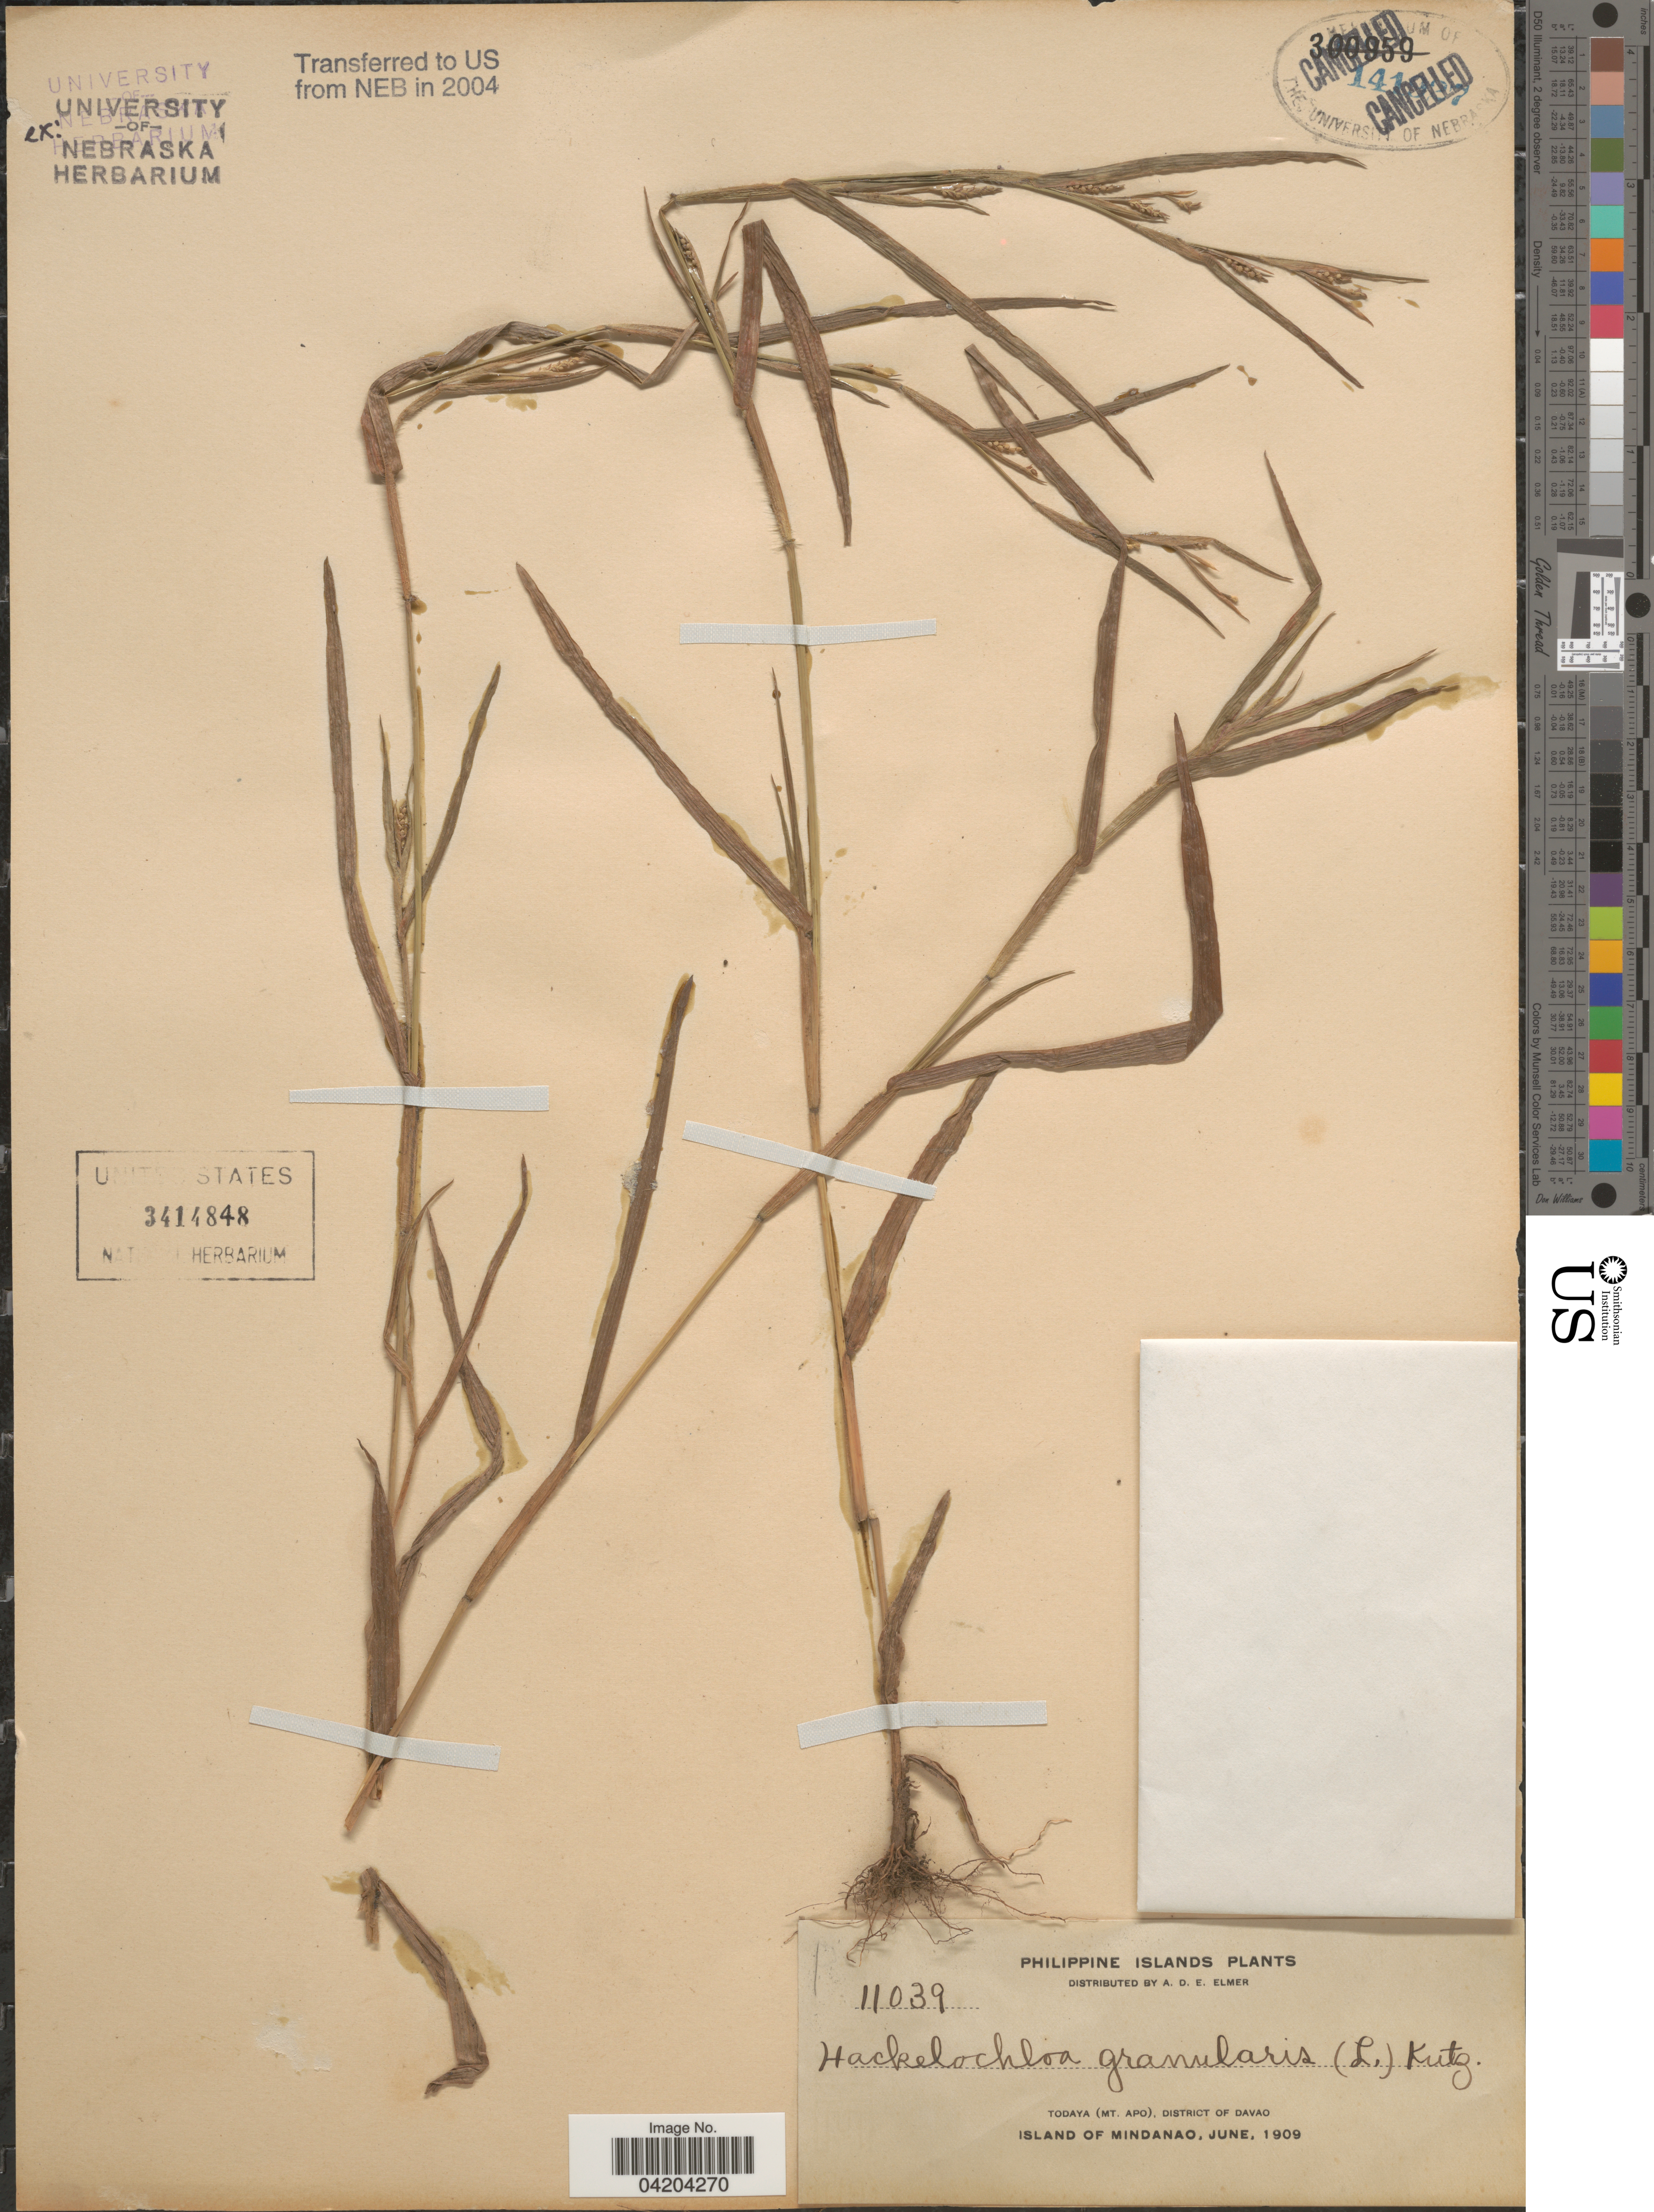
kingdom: Plantae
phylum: Tracheophyta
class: Liliopsida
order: Poales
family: Poaceae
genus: Mnesithea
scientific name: Mnesithea granularis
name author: (L.) de Koning & Sosef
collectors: A. D. E. Elmer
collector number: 11039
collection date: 1909-06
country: Philippines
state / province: Davao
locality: Todaya (Mt. Apo), District of Davao. Island of Mindanao.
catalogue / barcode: US 3414848